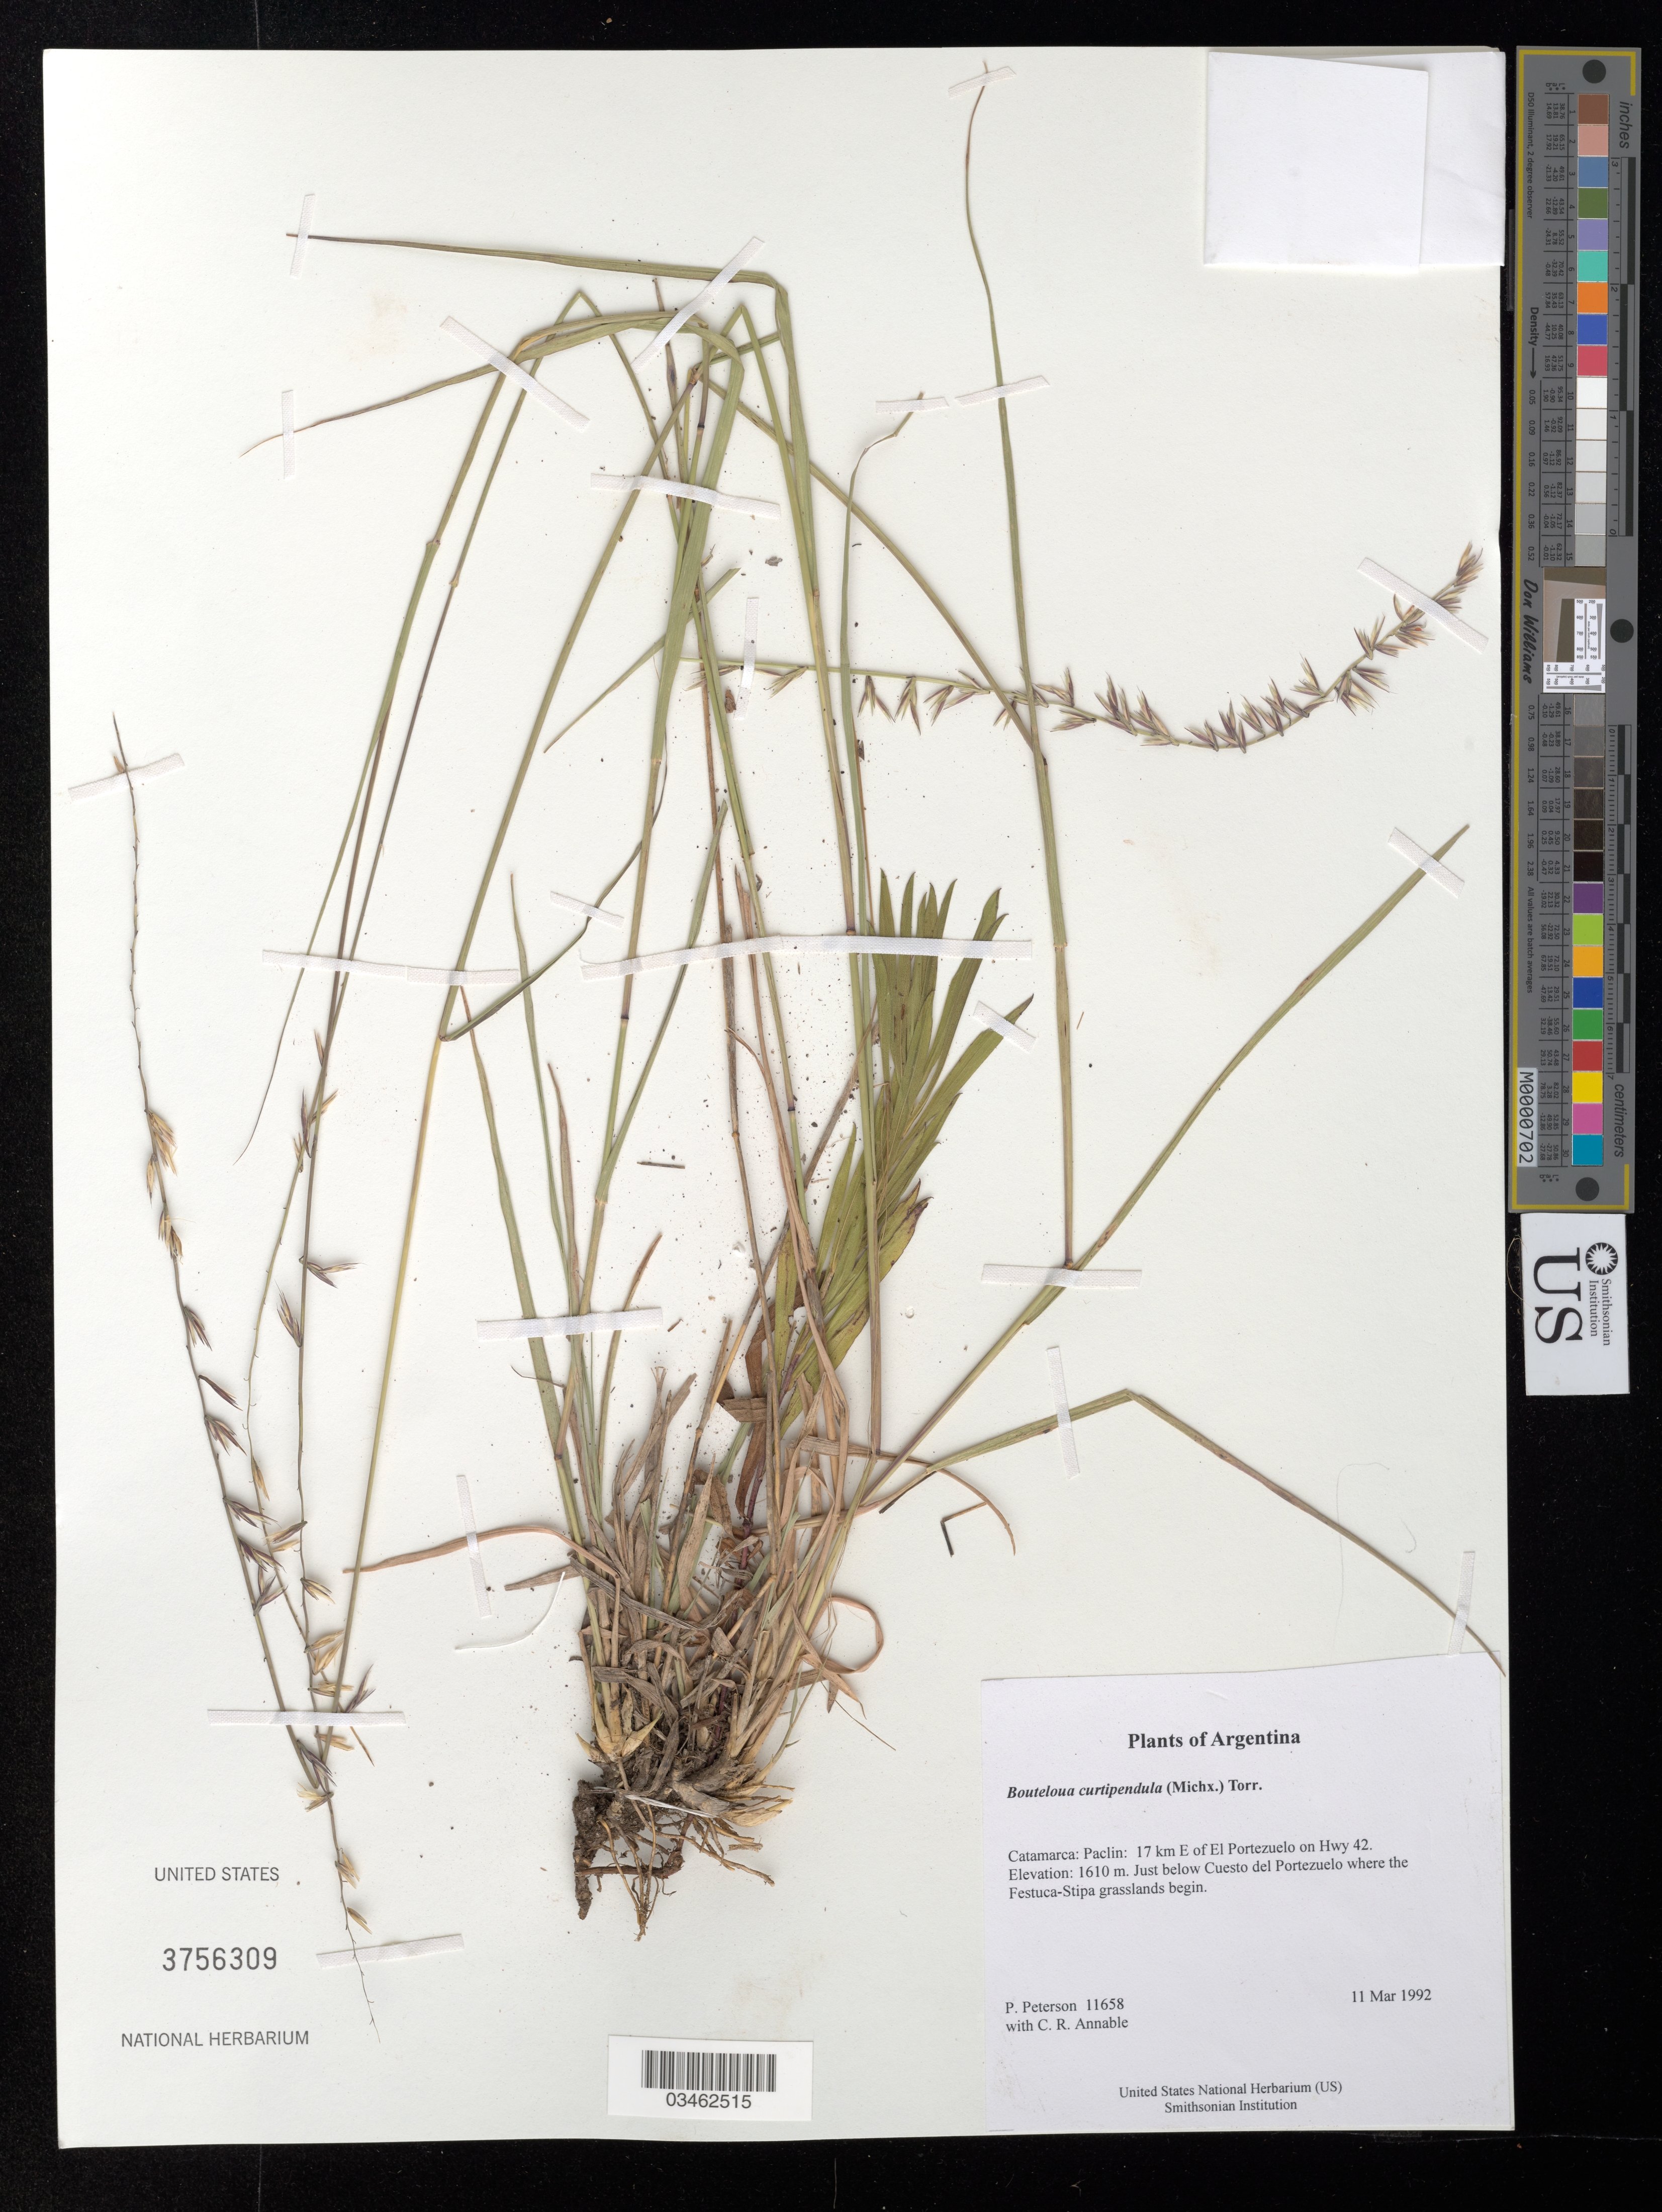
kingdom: Plantae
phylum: Tracheophyta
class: Liliopsida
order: Poales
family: Poaceae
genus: Bouteloua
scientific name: Bouteloua curtipendula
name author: (Michx.) Torr.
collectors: P. M. Peterson & C. R. Annable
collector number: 11658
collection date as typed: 11 Mar 1992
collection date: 1992-03-11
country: Argentina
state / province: Catamarca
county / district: Paclin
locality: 17 km E of El Portezuelo on Hwy 42.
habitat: Just below Cuesto del Portezuelo where the Festuca-Stipa grasslands begin.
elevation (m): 1610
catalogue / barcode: US 3756309